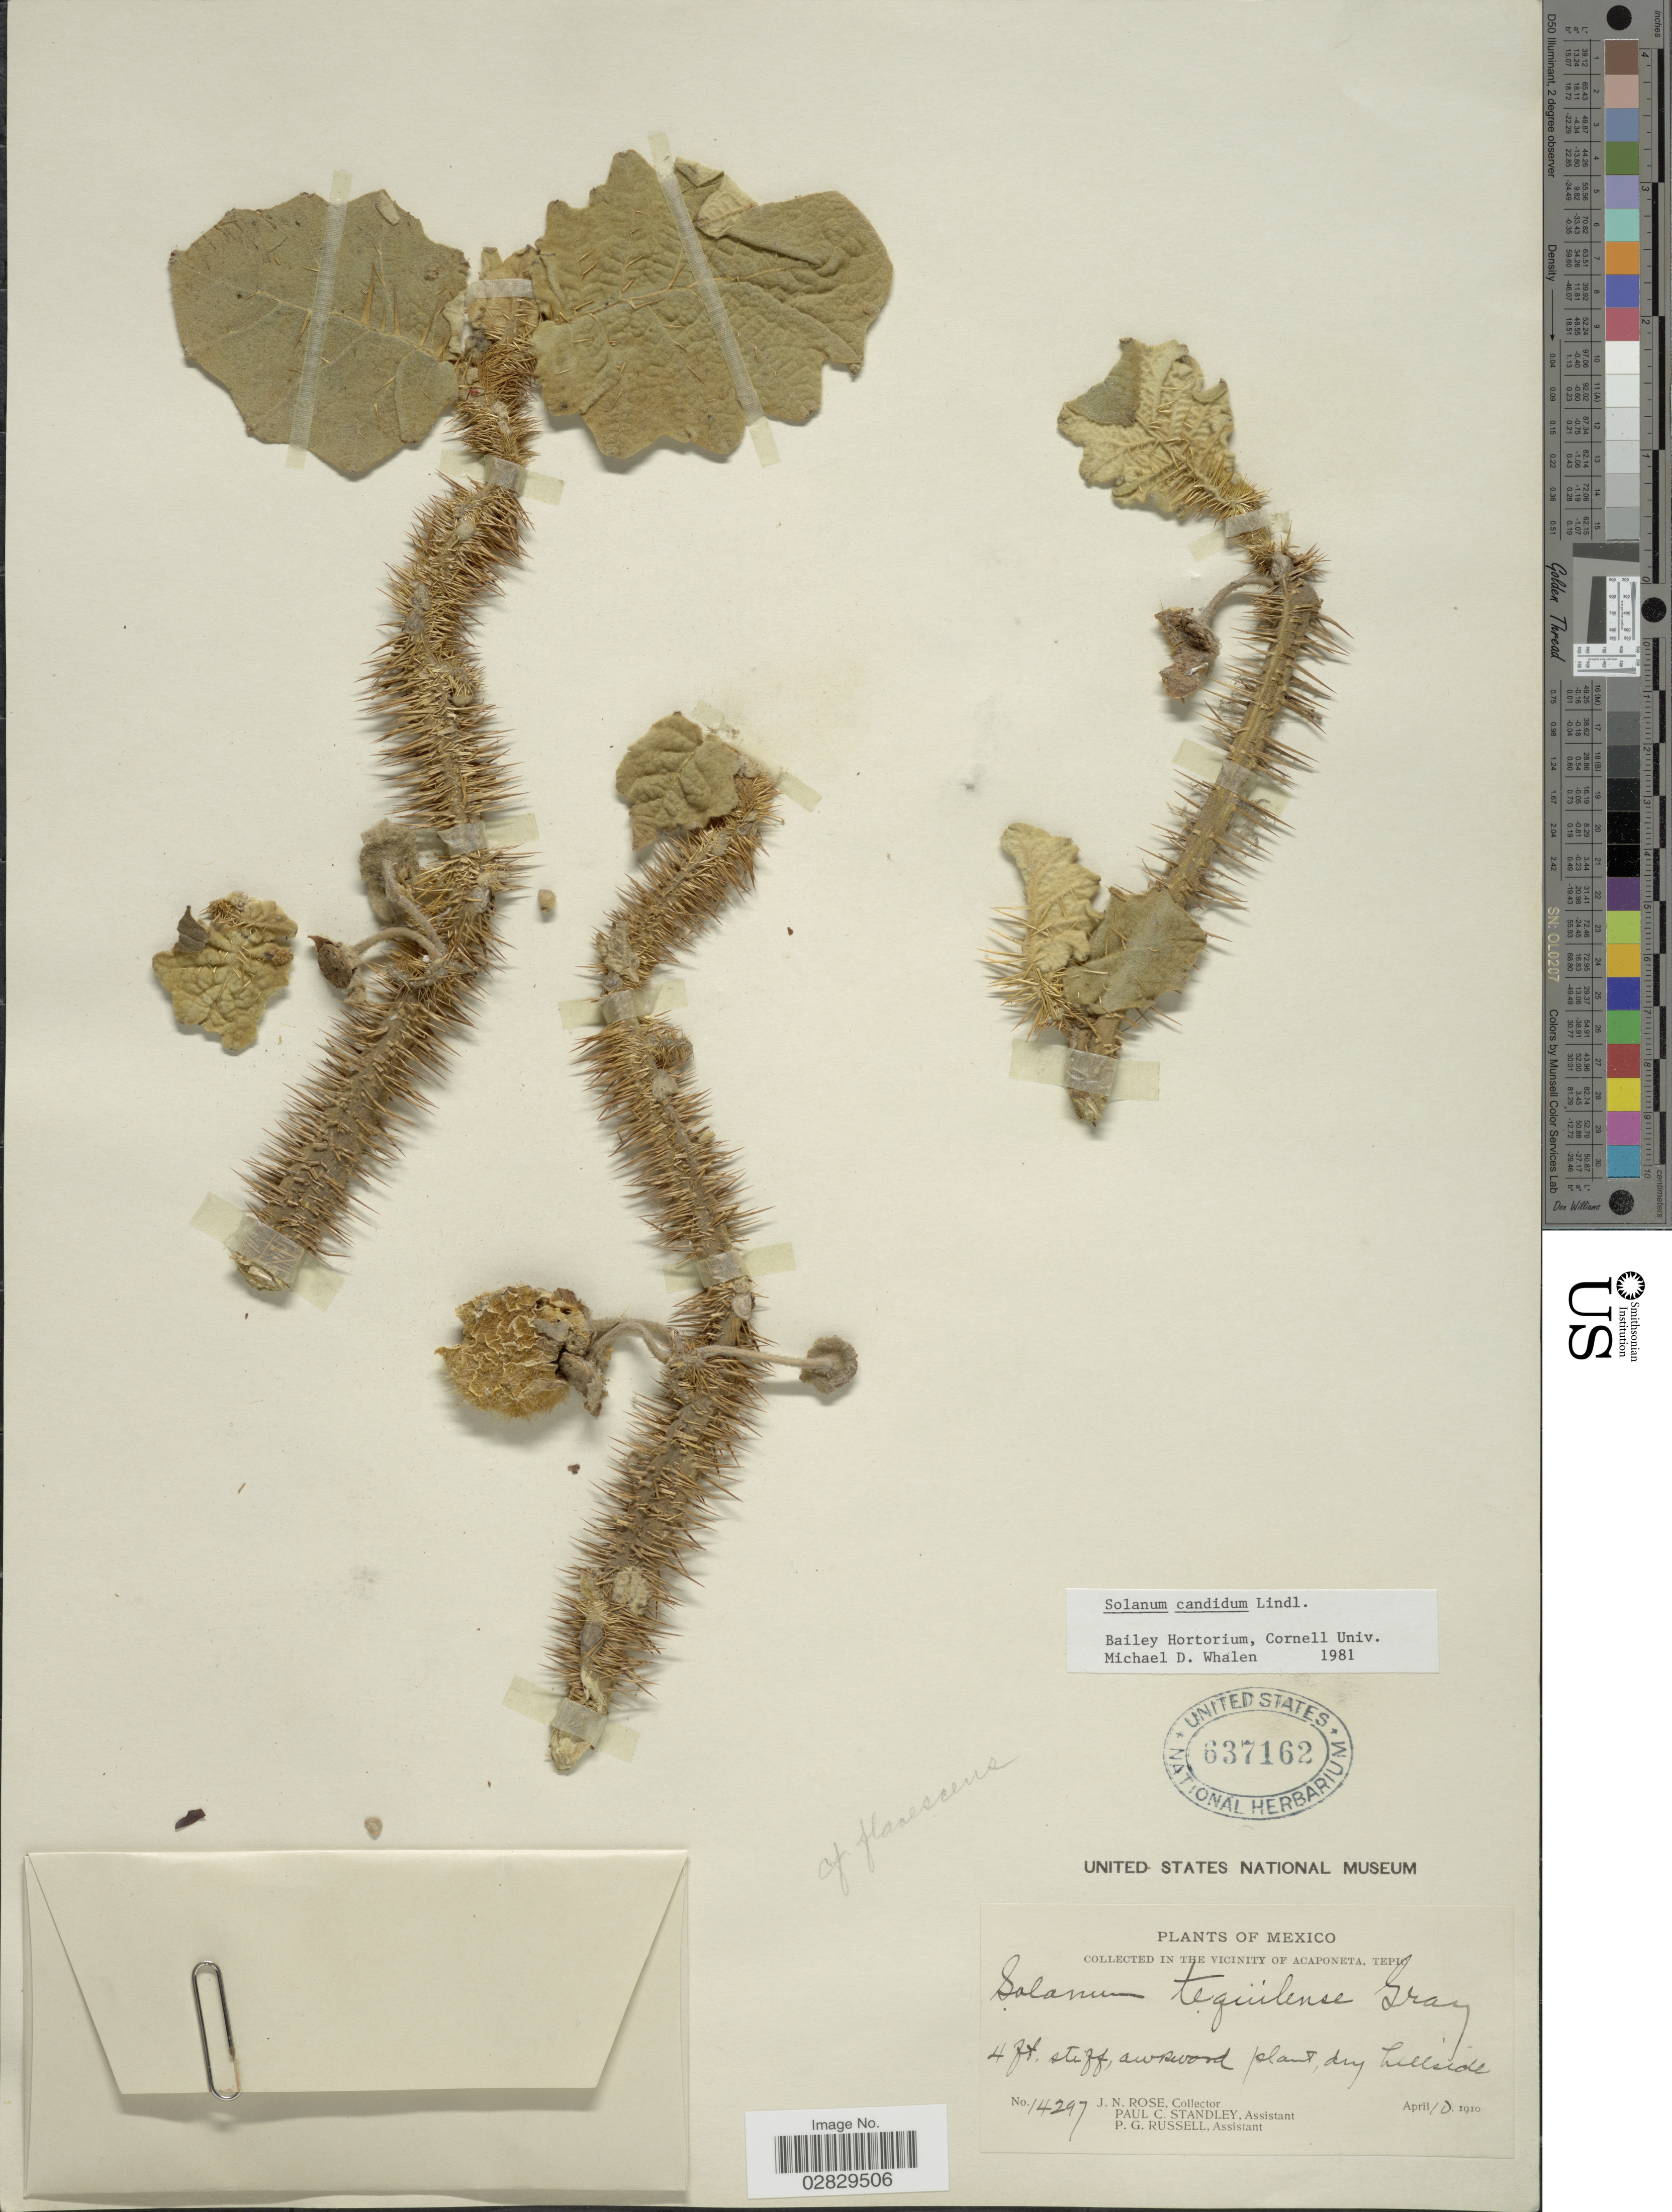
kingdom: Plantae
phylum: Tracheophyta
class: Magnoliopsida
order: Solanales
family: Solanaceae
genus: Solanum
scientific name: Solanum candidum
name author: Lindl.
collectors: J. N. Rose, P. C. Standley & P. G. Russell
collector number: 14297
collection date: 1910-04-10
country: Mexico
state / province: Nayarit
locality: In the vicinity of Acaponeta, Tepic.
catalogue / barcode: US 637162